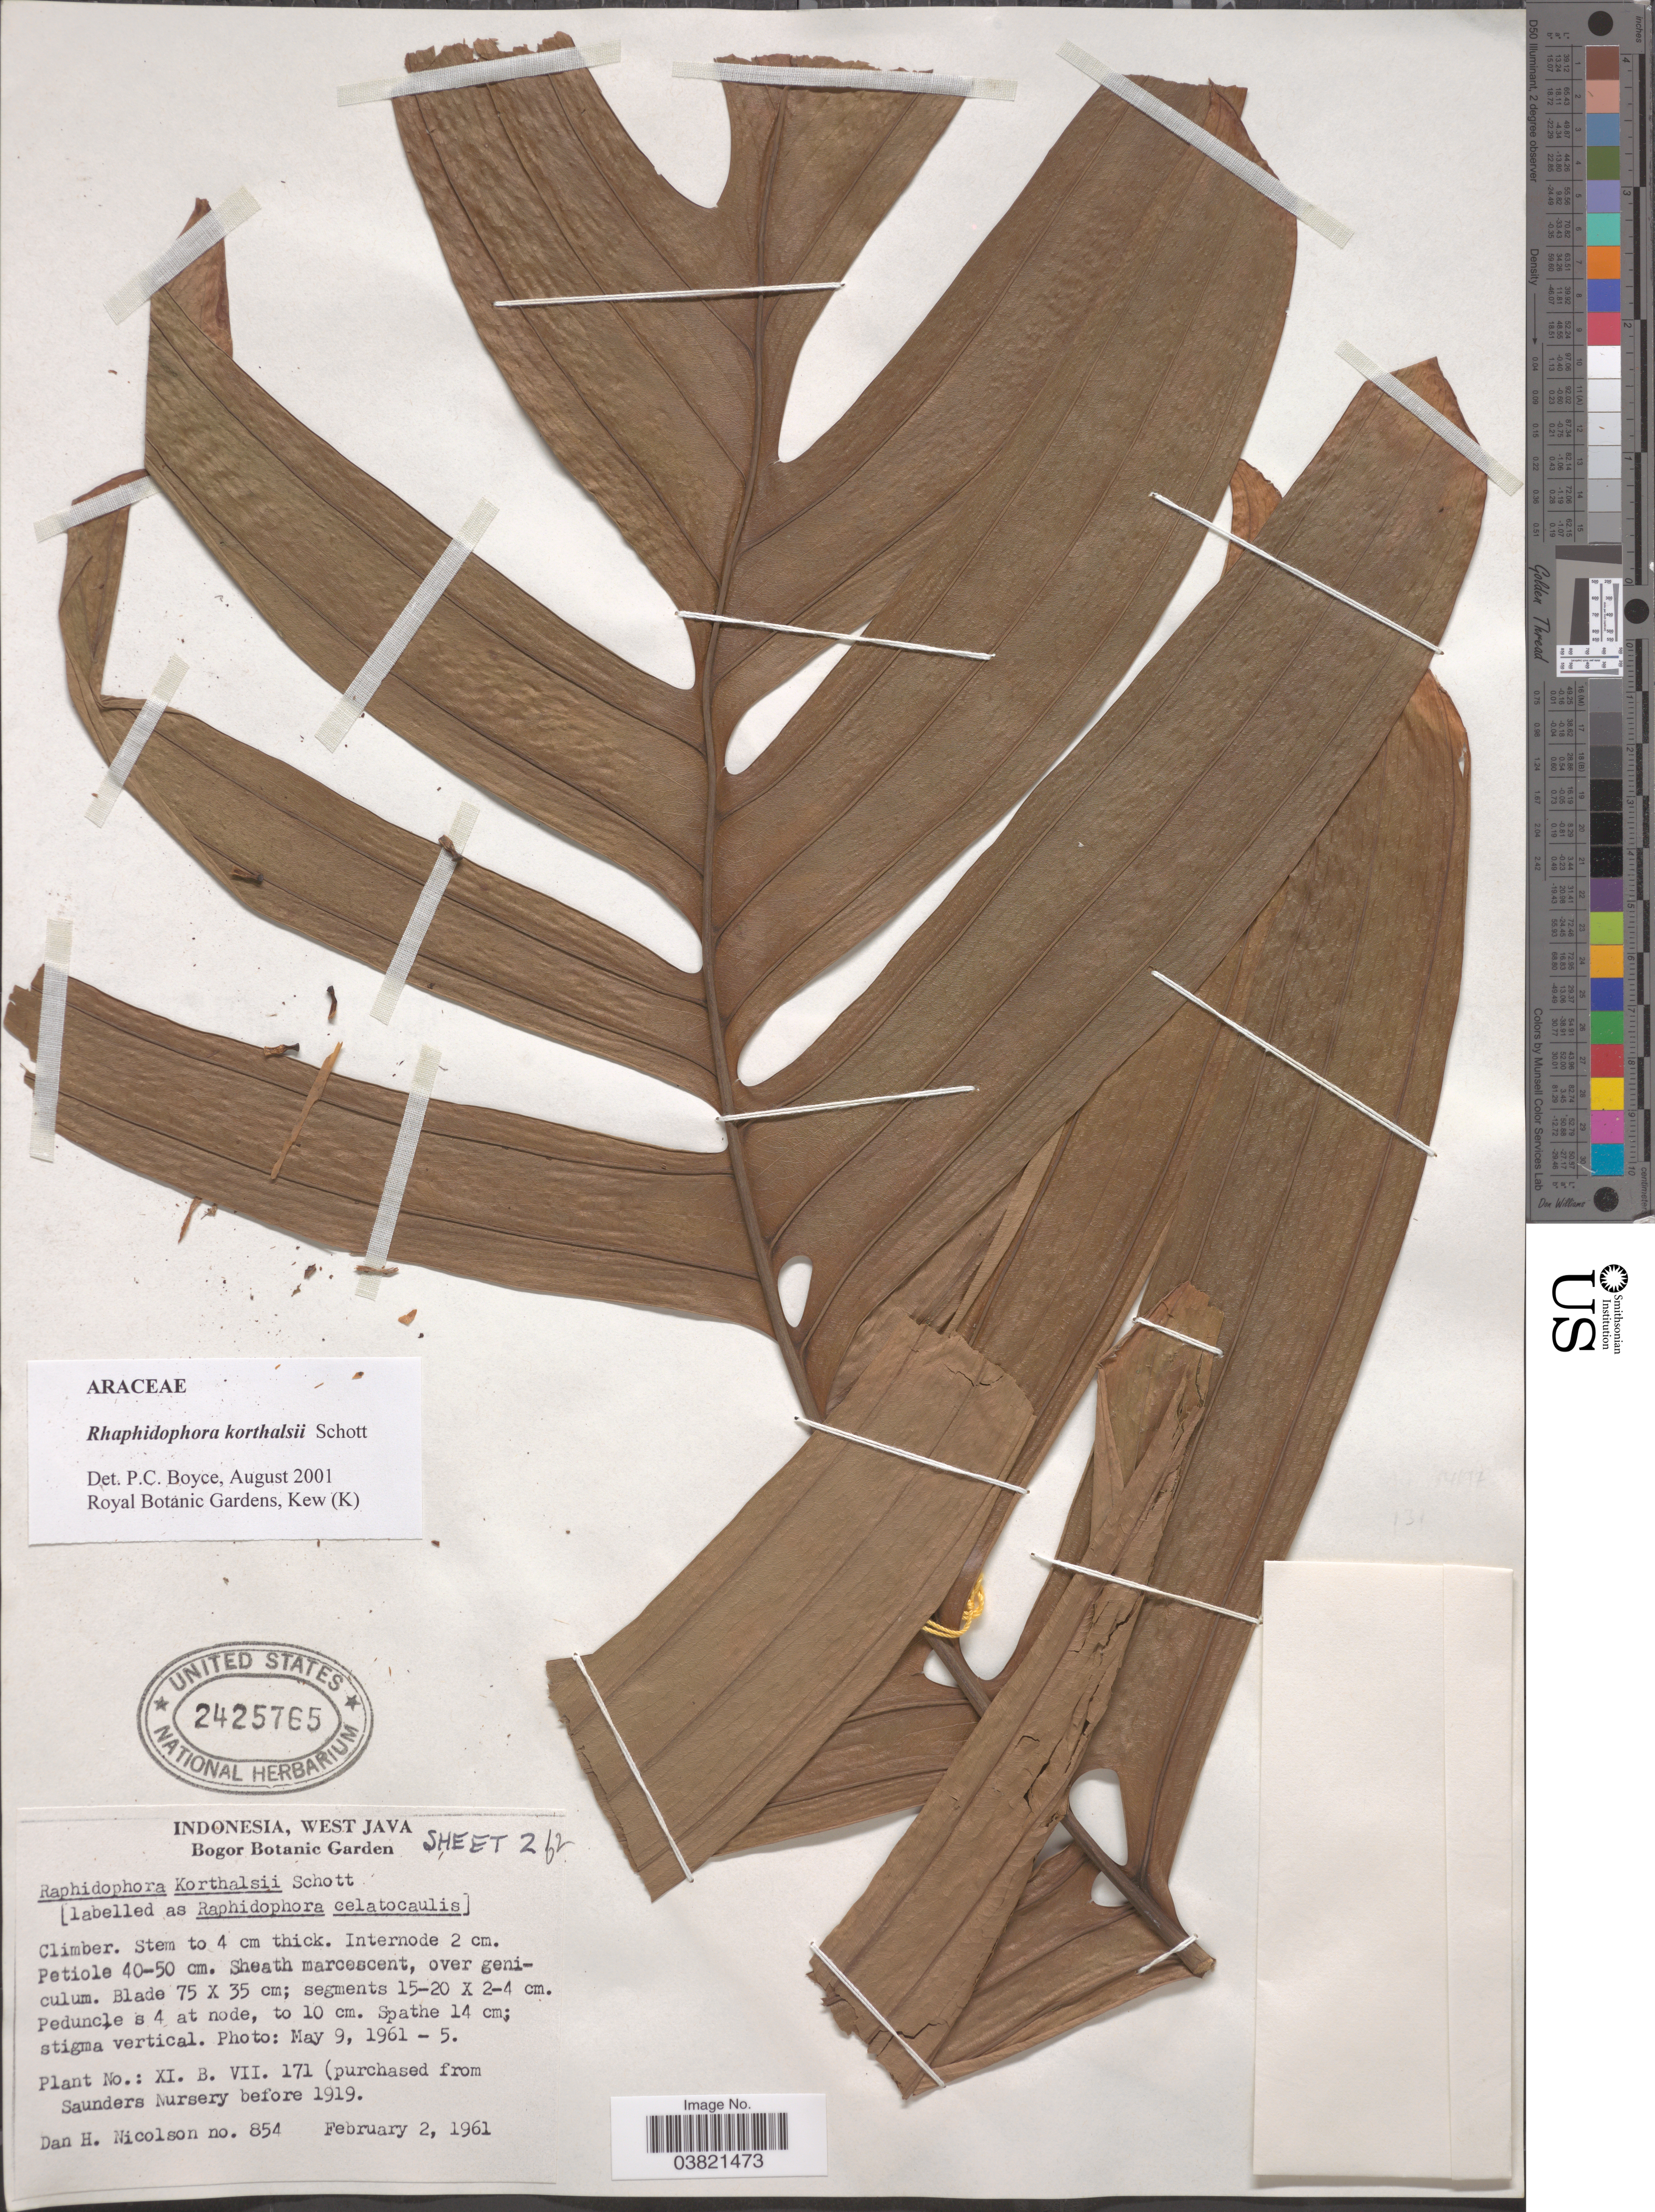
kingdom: Plantae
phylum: Tracheophyta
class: Liliopsida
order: Alismatales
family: Araceae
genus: Rhaphidophora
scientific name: Rhaphidophora korthalsii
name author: Schott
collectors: D. H. Nicolson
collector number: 854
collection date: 1961-02-02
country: Indonesia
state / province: Java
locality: West Java. Bogor Botanic Garden.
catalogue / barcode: US 2425765